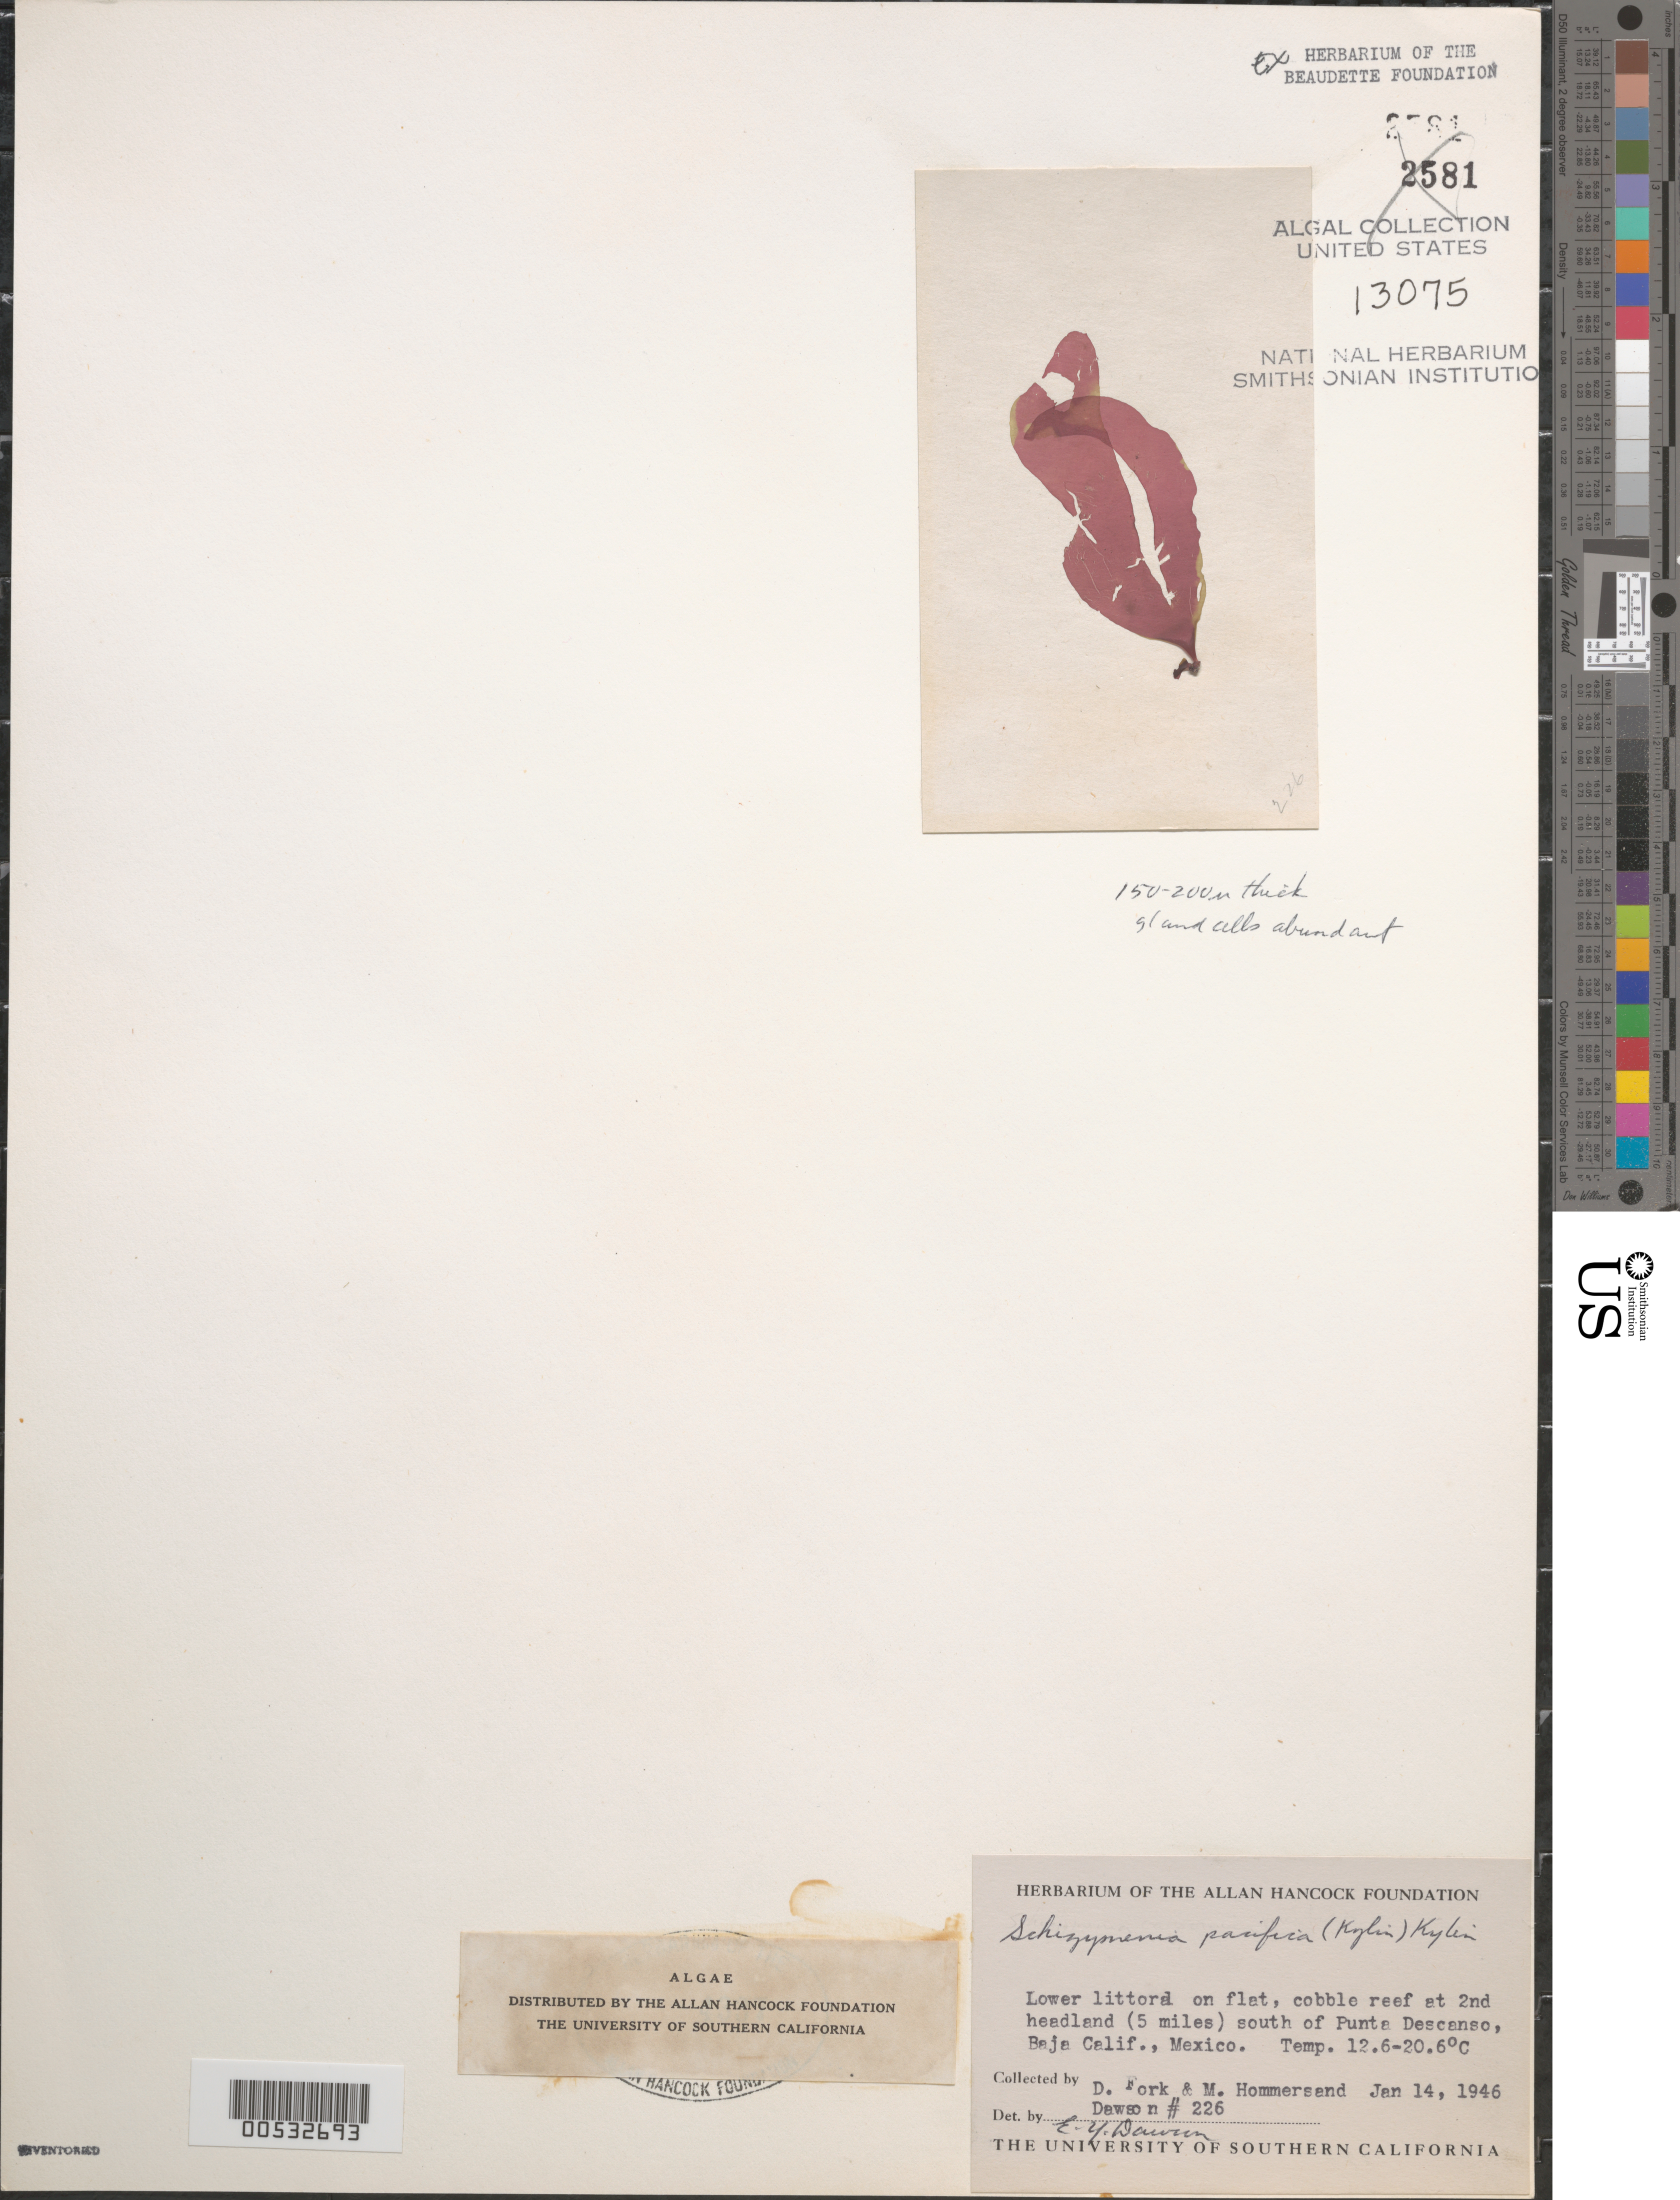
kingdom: Plantae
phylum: Rhodophyta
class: Florideophyceae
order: Nemastomatales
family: Schizymeniaceae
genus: Schizymenia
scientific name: Schizymenia pacifica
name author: (Kylin) Kylin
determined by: Dawson, E. Y.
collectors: D. Fork & M. H. Hommersand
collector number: EYD 226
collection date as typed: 14 Jan 1946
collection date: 1946-01-14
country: Mexico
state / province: Baja California Norte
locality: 2nd headland (5 miles) south of Punta Descanso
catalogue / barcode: US 13075